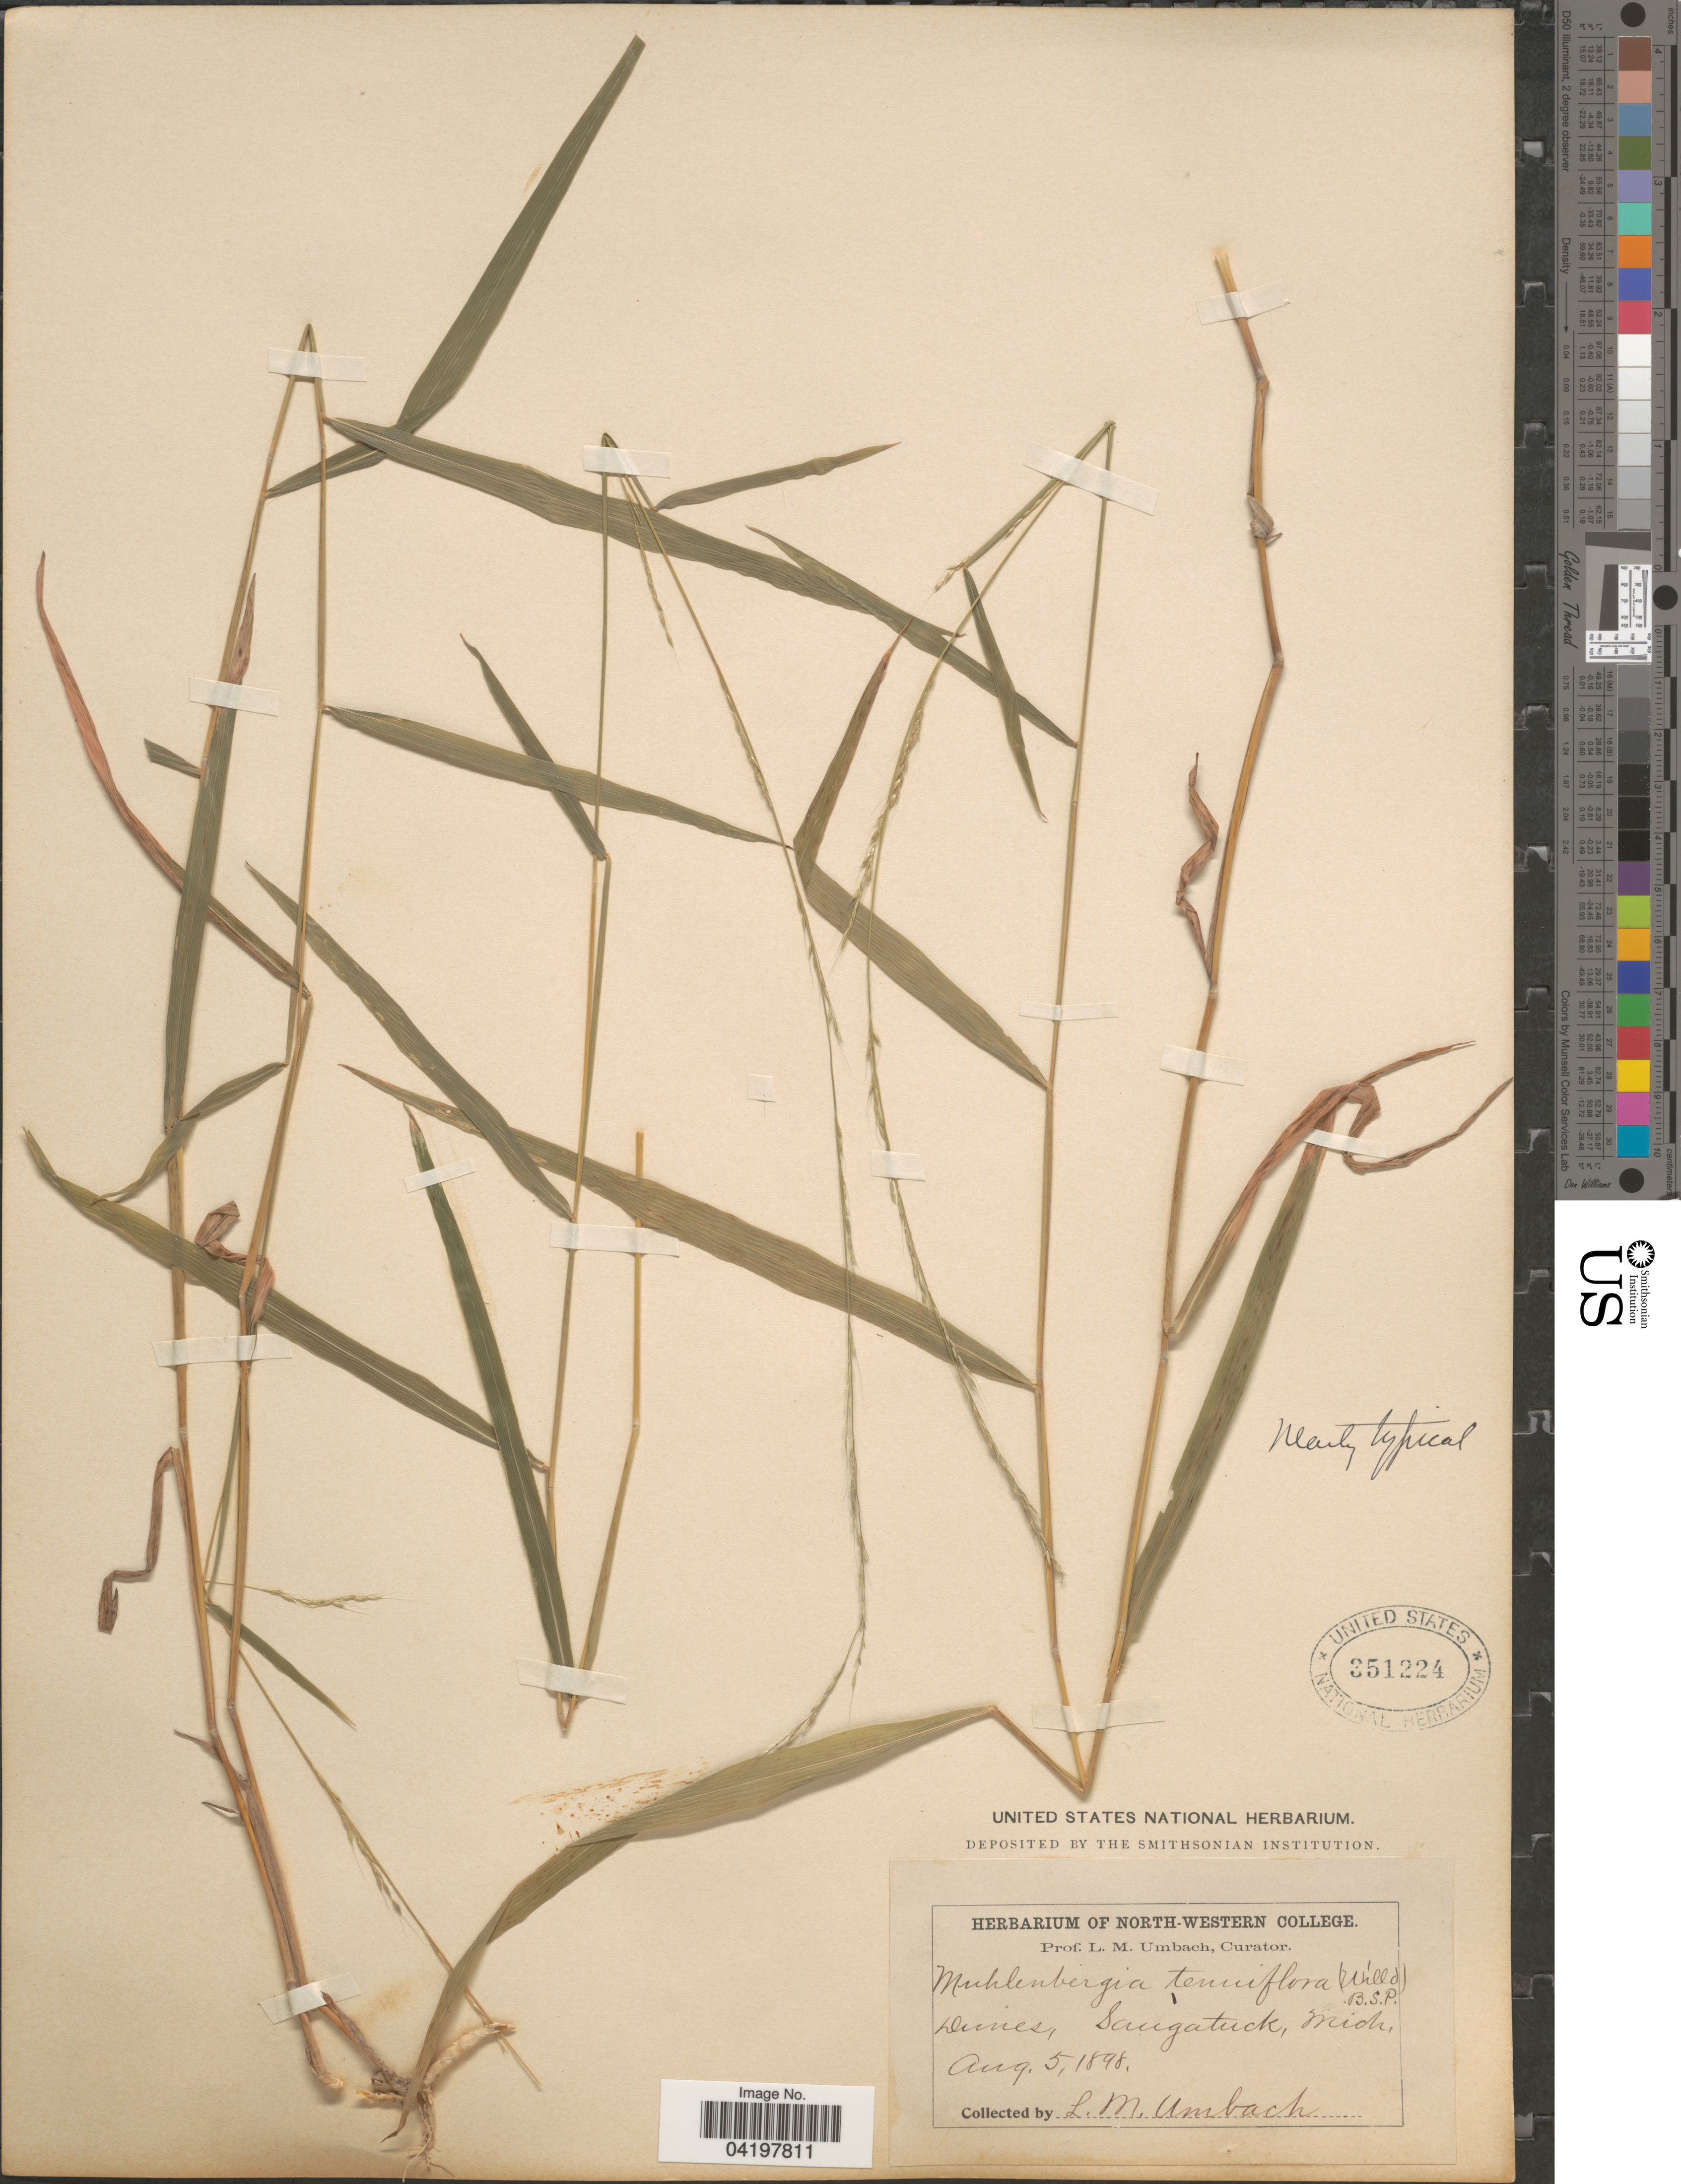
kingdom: Plantae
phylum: Tracheophyta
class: Liliopsida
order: Poales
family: Poaceae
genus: Muhlenbergia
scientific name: Muhlenbergia tenuiflora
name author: (Willd.) Britton, Stearns & Poggenb.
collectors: L. M. Umbach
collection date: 1898-08-05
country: United States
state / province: Michigan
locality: Dunes, Saugatuck.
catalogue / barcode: US 351224